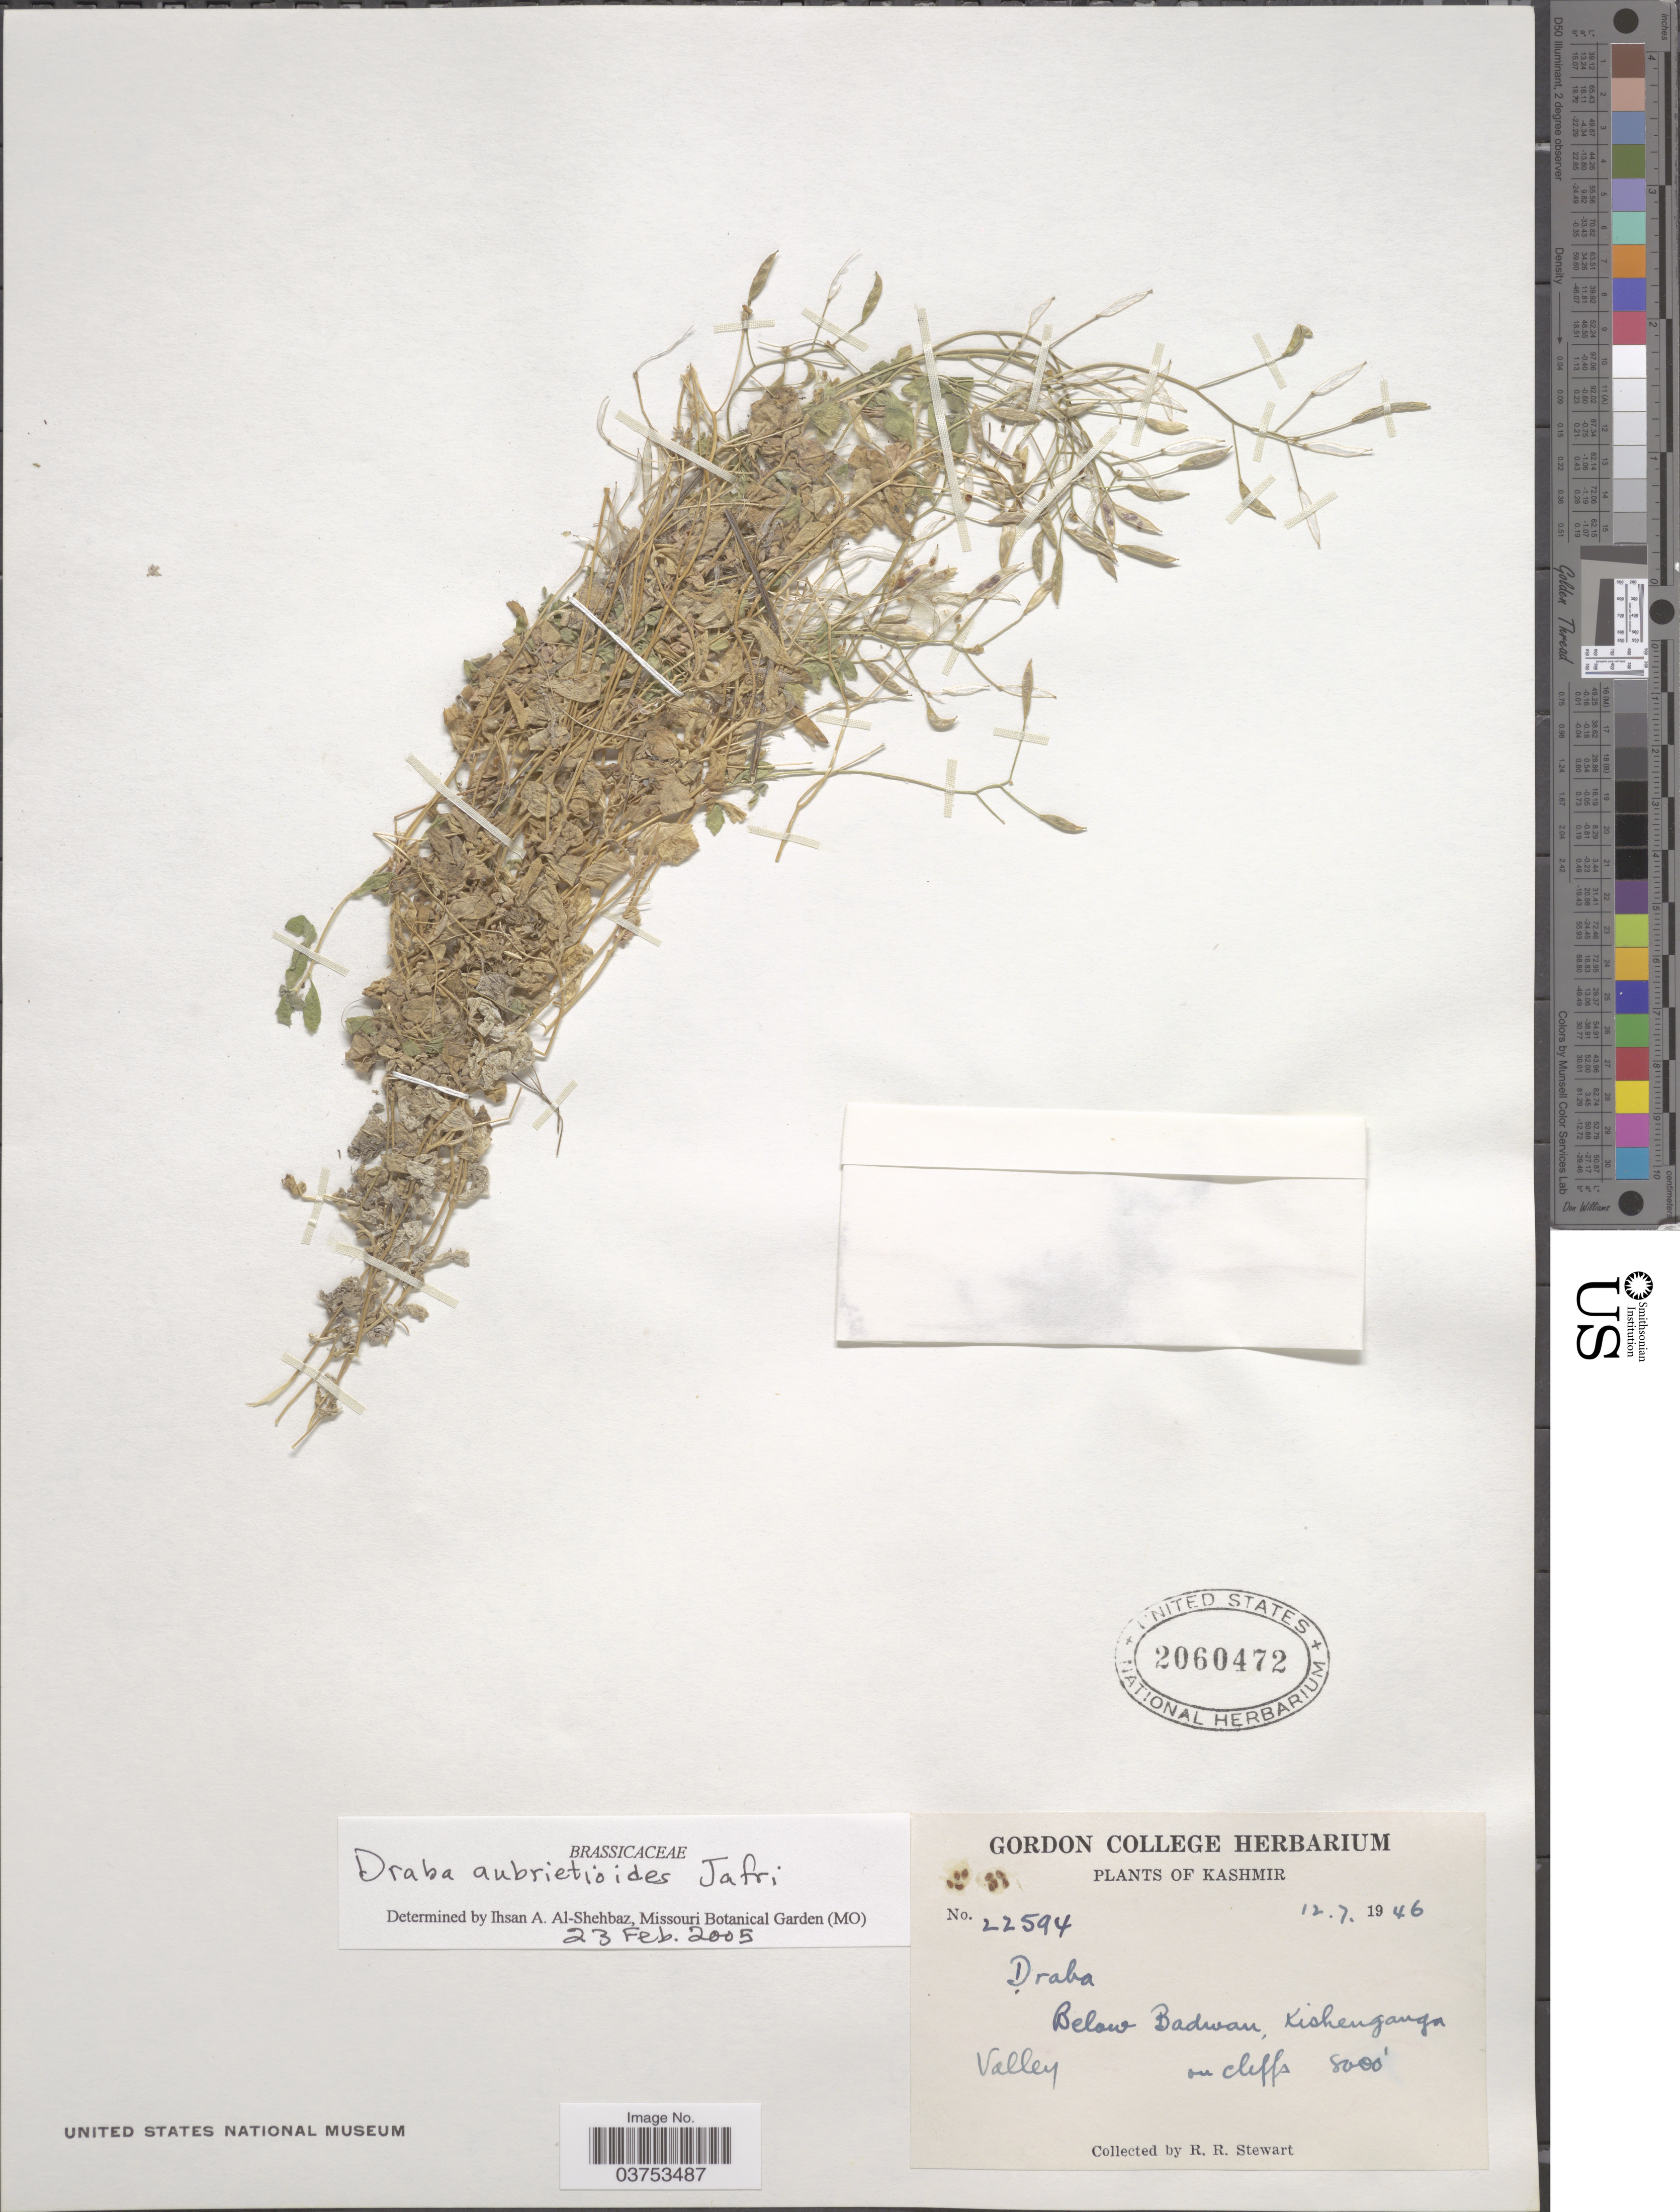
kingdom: Plantae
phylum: Tracheophyta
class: Magnoliopsida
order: Brassicales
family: Brassicaceae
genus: Draba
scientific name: Draba aubrietioides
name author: Jafri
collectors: R. Stewart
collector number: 22594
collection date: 1946-07-12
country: India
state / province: Jammu and Kashmir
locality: Kashmir. Below Badwan, Kishenganga Valley on cliffs.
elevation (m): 2438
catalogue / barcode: US 2060472